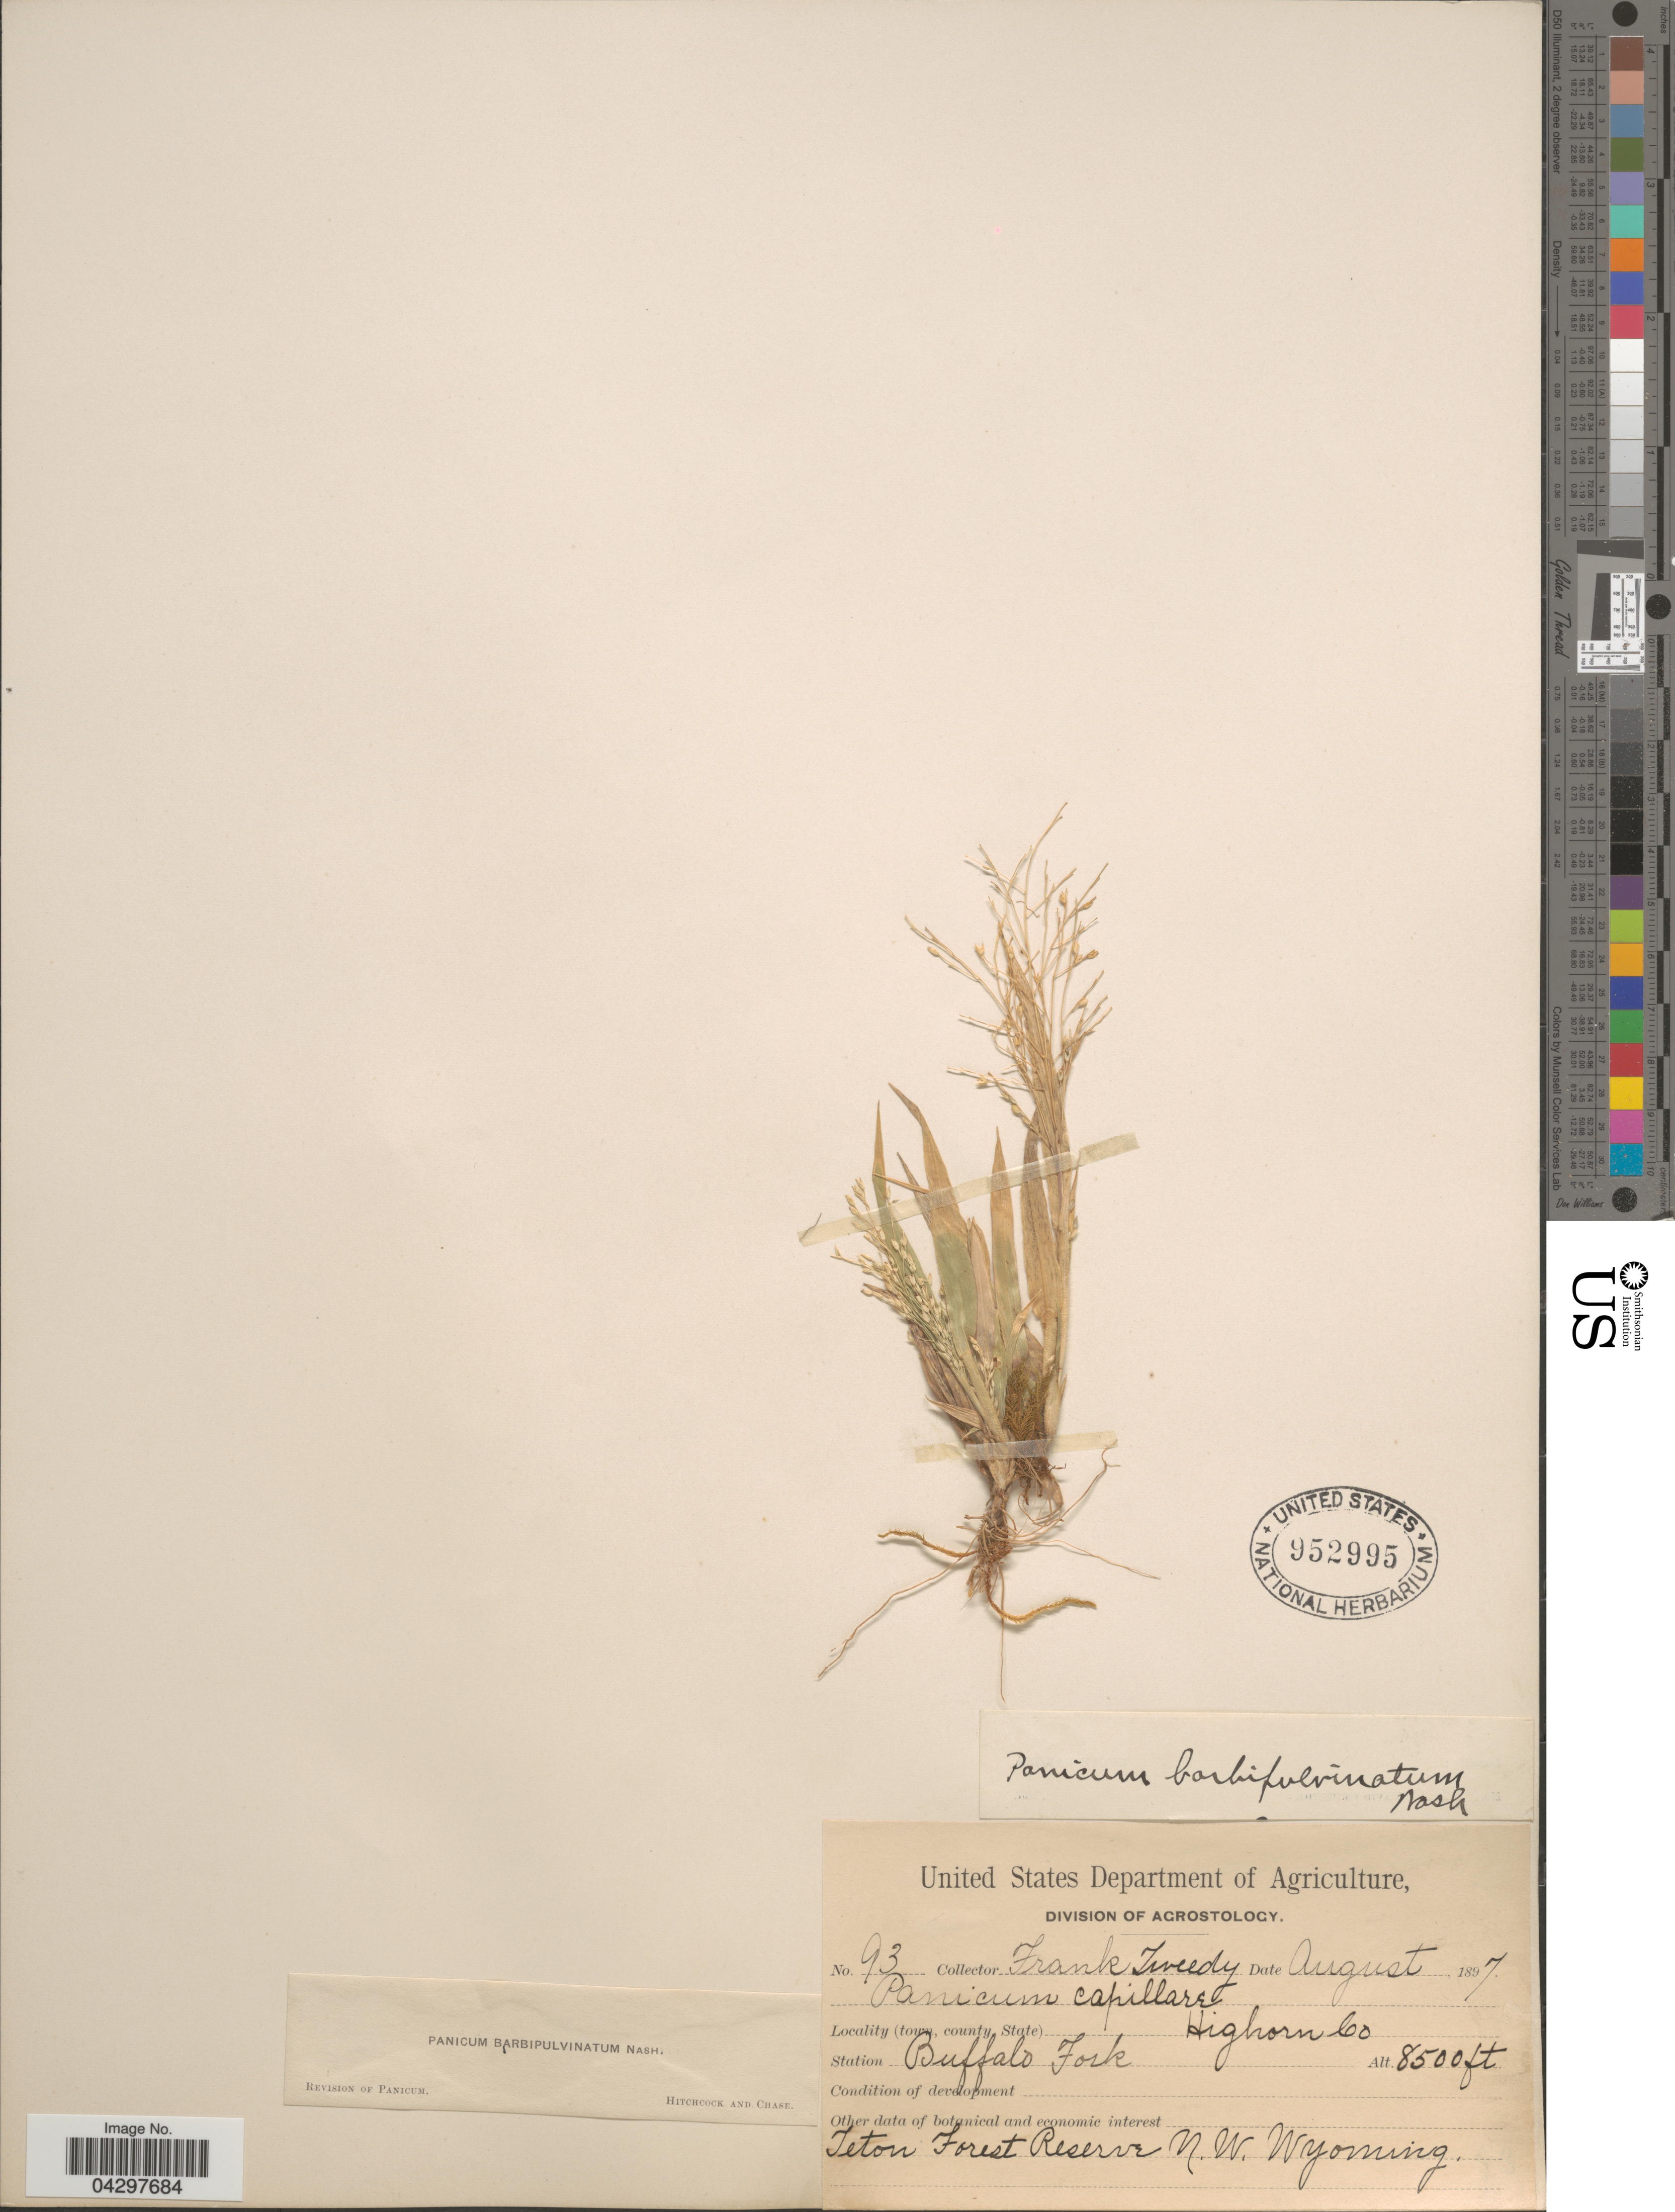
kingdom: Plantae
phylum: Tracheophyta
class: Liliopsida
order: Poales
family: Poaceae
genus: Panicum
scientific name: Panicum capillare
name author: L.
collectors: F. Tweedy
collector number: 93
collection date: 1897-08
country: United States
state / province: Wyoming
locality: Highorn Co. Station Buffalo Fork. Teton Forest Reserve N.W. Wyoming.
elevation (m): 2591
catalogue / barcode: US 952995